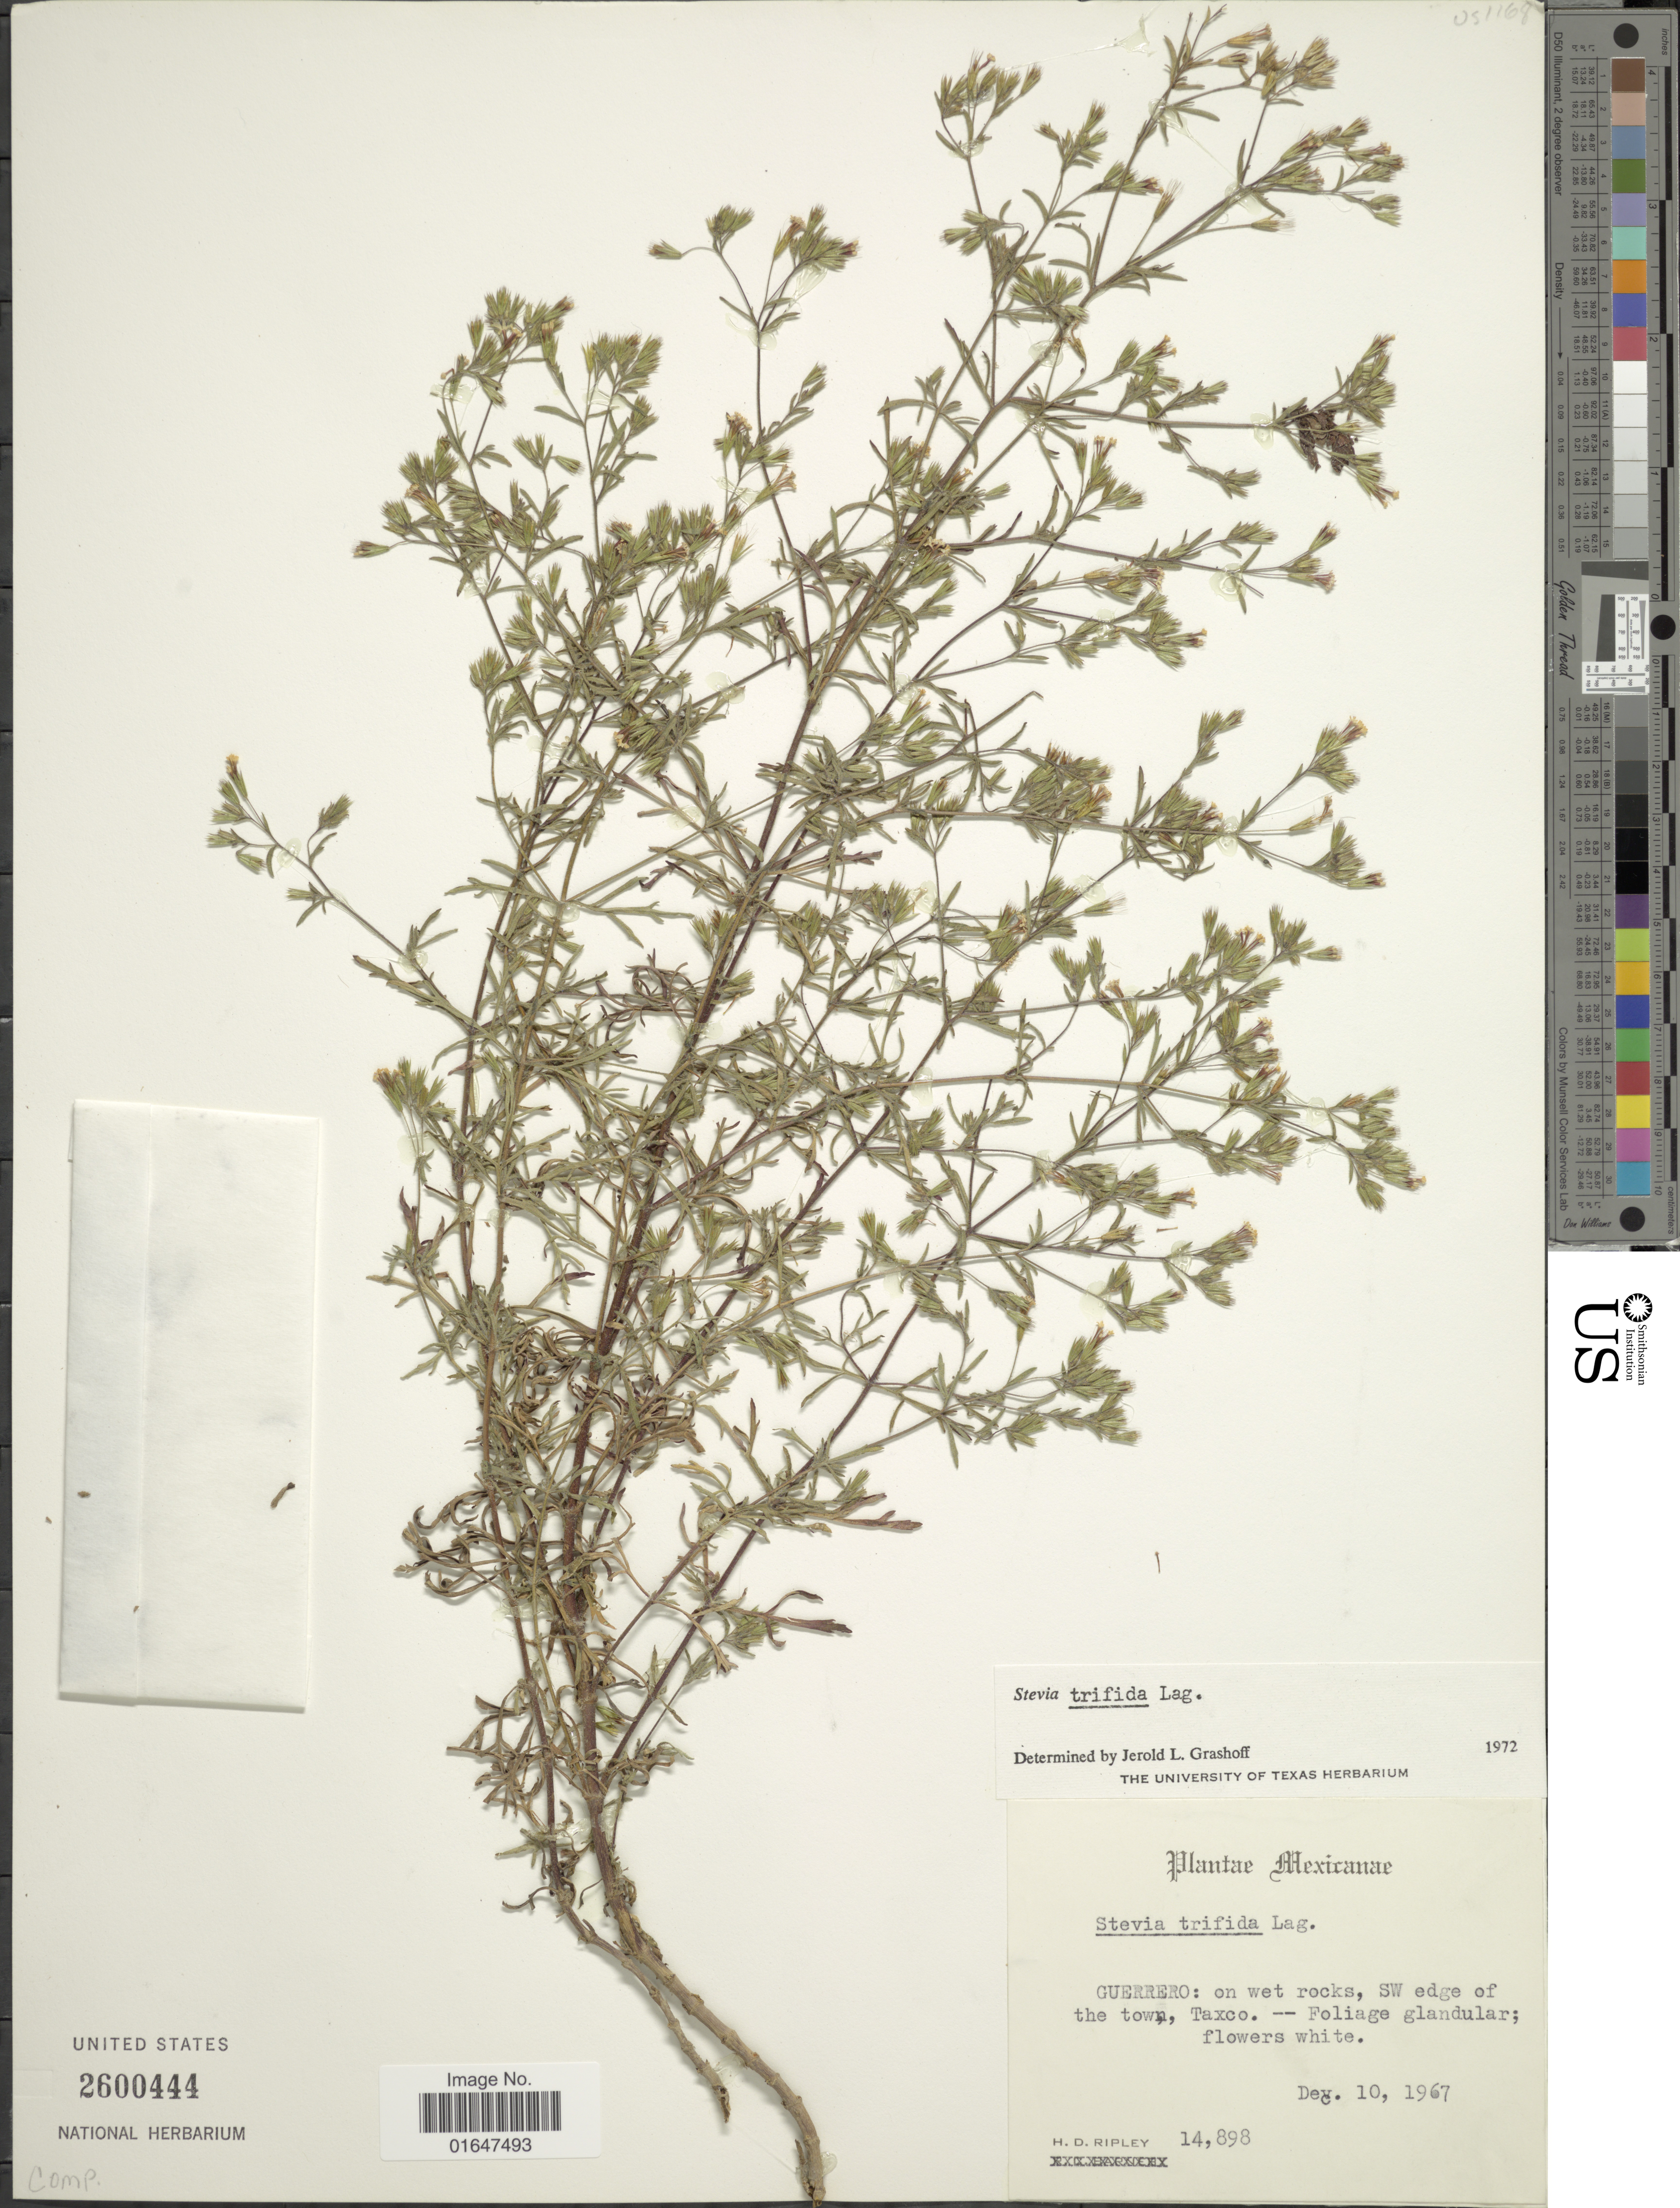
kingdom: Plantae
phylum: Tracheophyta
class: Magnoliopsida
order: Asterales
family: Asteraceae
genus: Stevia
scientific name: Stevia trifida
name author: Lag.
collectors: H. Ripley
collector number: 14898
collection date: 1967-12-10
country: Mexico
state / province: Guerrero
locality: SW edge of the town, Taxco, Mexicanae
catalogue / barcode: US 2600444